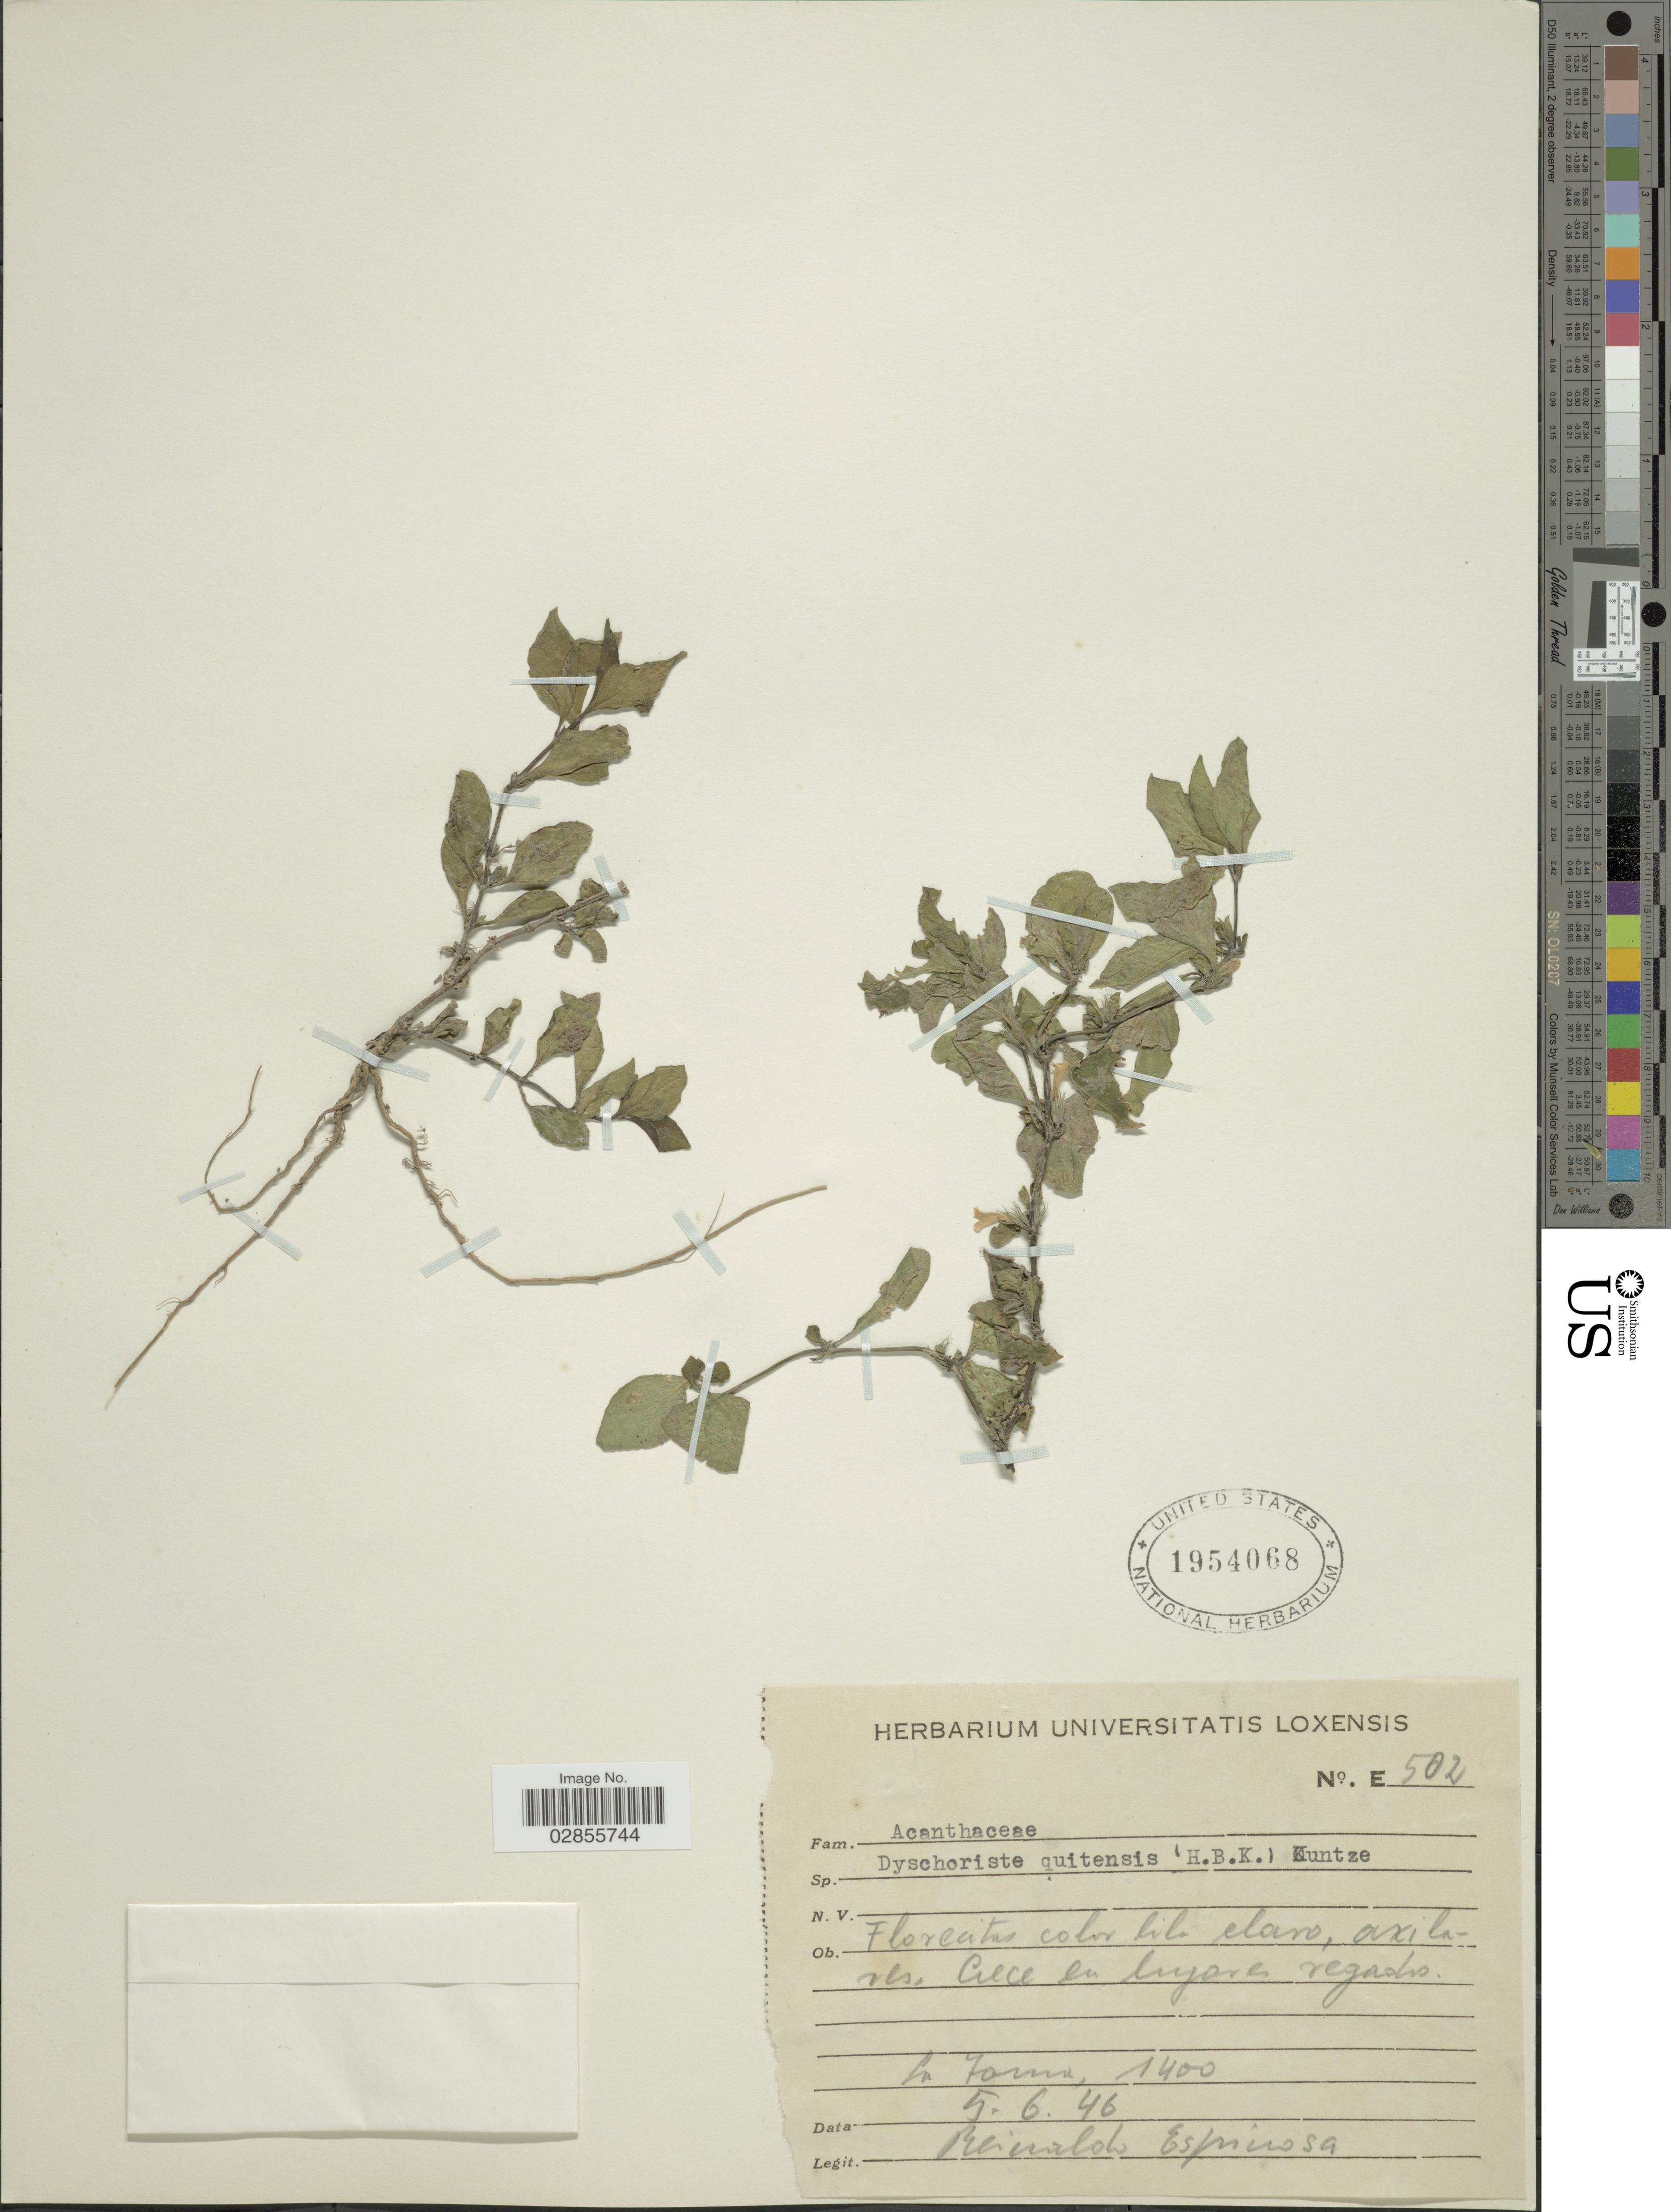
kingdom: Plantae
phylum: Tracheophyta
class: Magnoliopsida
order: Lamiales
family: Acanthaceae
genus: Dyschoriste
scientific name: Dyschoriste quitensis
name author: (Kunth) Kuntze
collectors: R. Espinosa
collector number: E502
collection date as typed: Transcribed d/m/y: 5/6/46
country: Ecuador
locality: La Foma.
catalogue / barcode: US 1954068